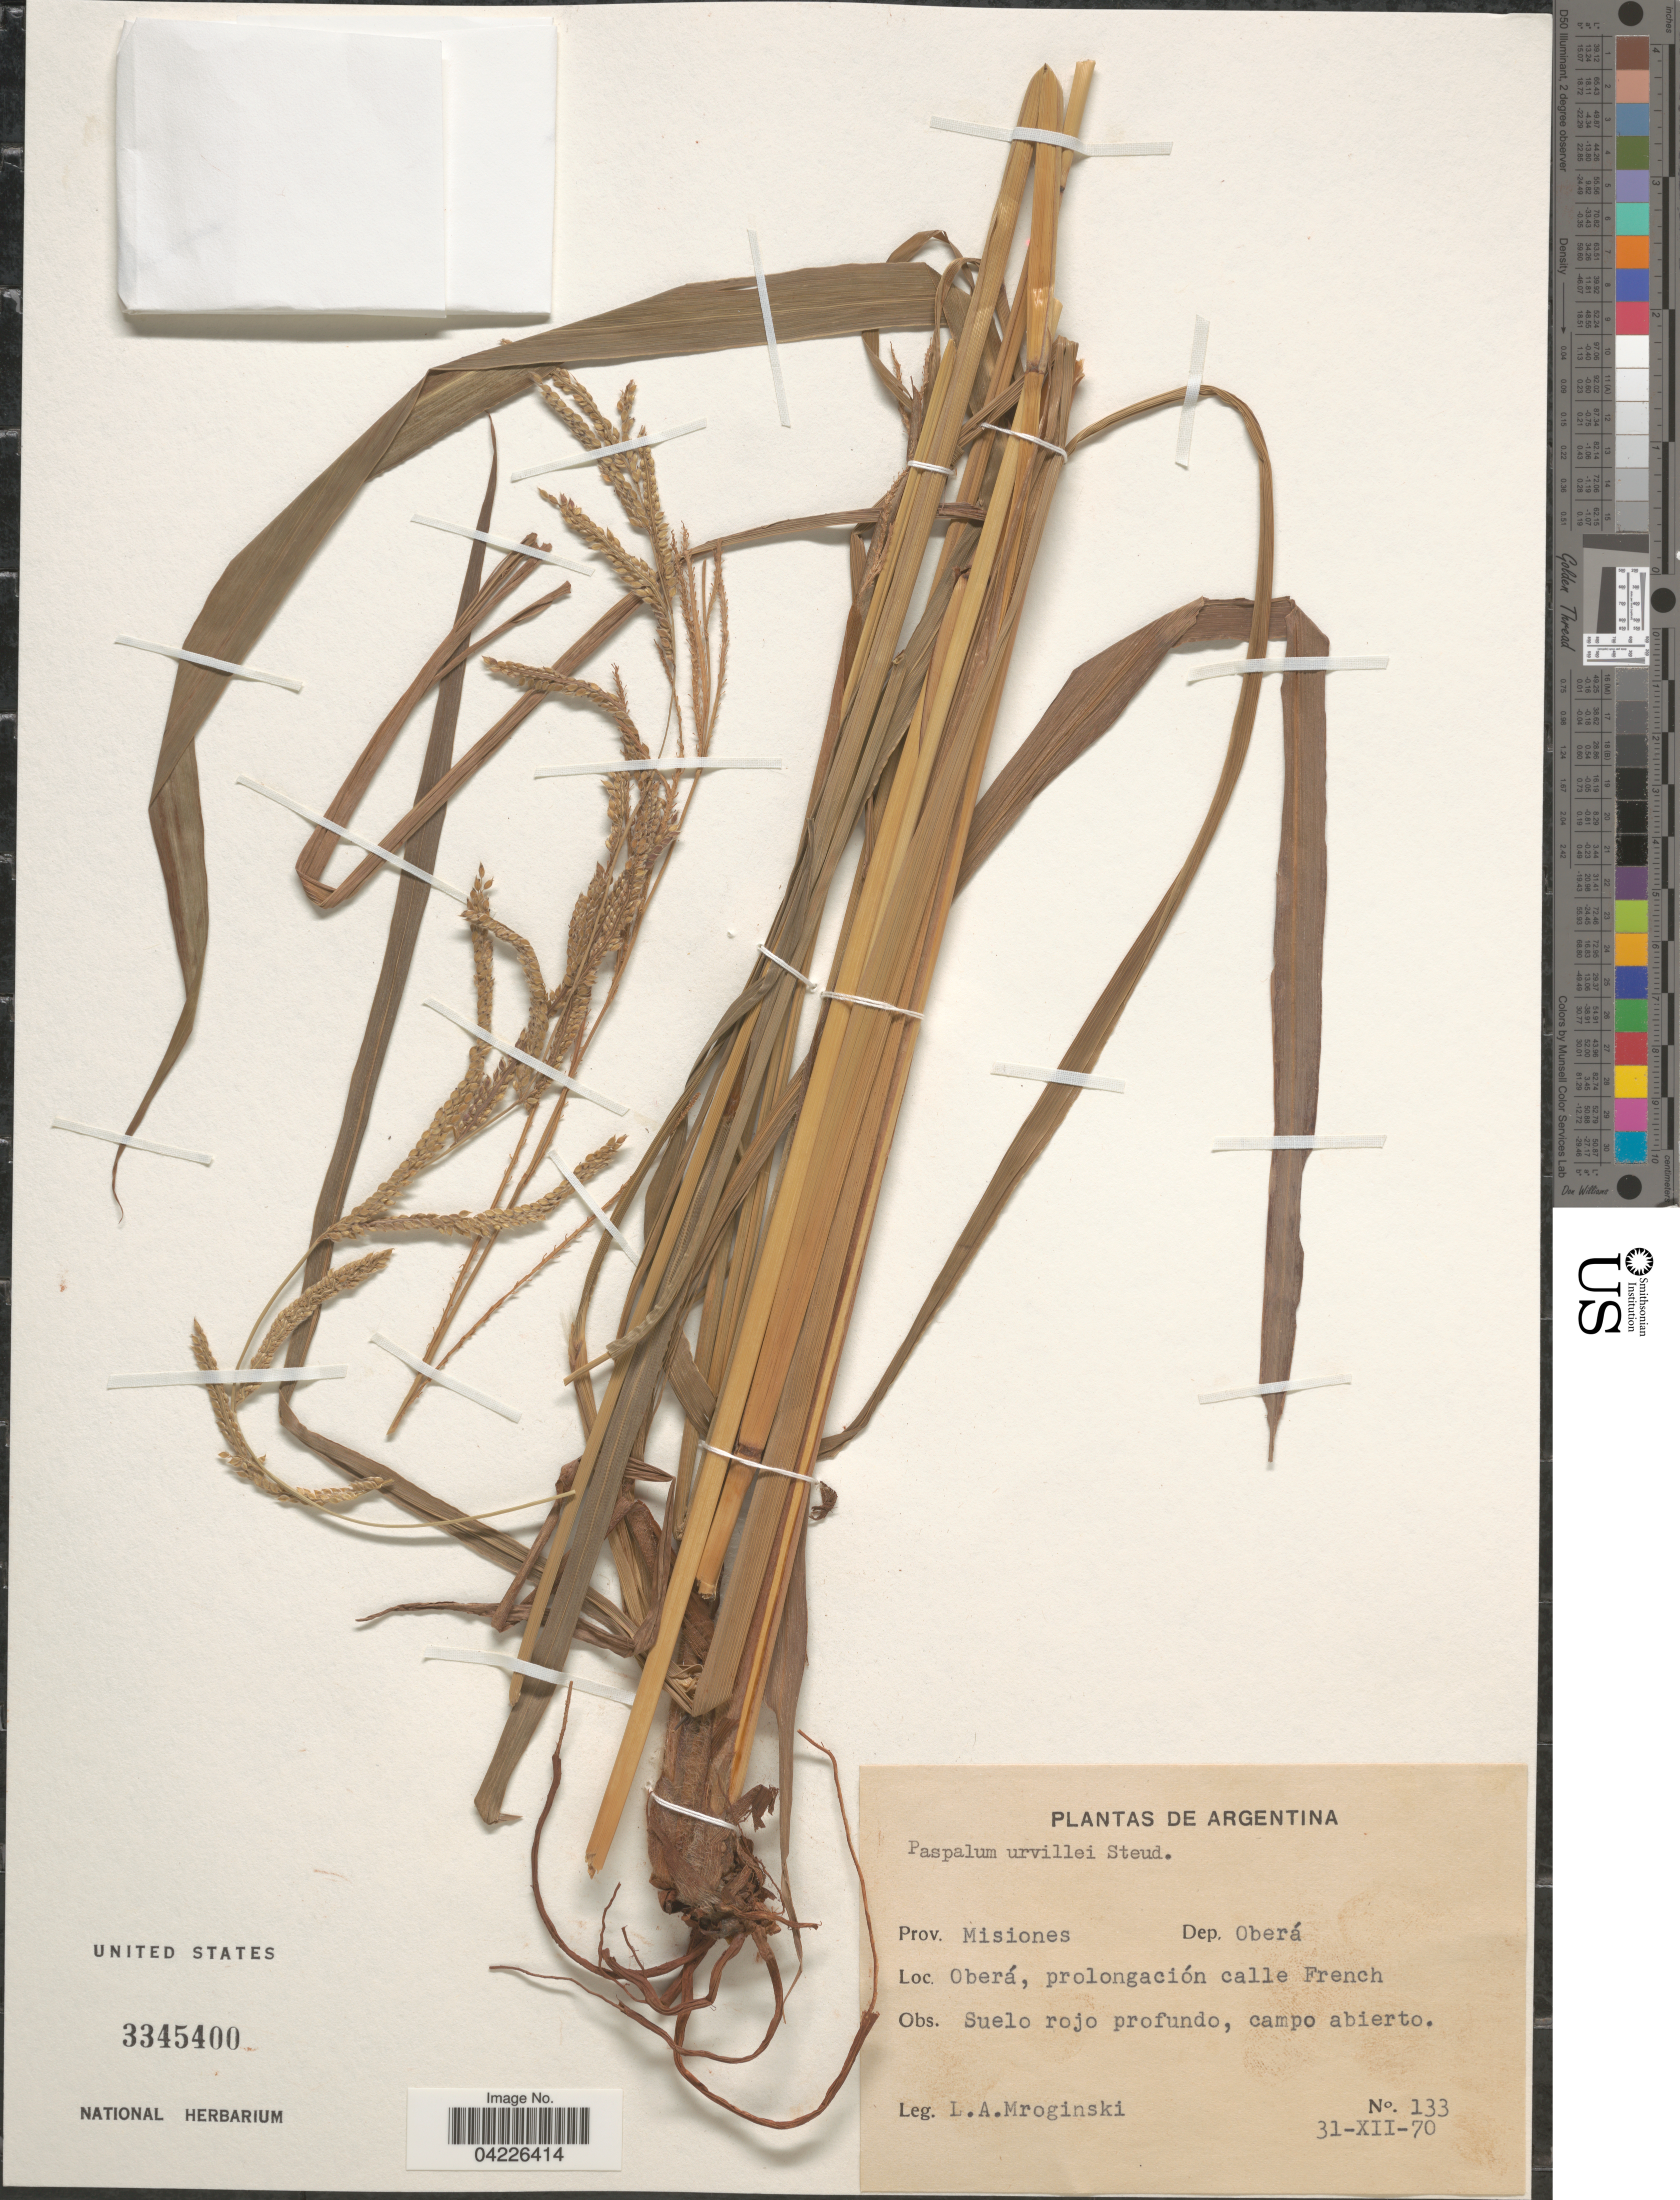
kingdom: Plantae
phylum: Tracheophyta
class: Liliopsida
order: Poales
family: Poaceae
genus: Paspalum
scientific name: Paspalum urvillei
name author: Steud.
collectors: L. Mroginski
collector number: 133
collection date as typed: Transcribed d/m/y: 31/12/70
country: Argentina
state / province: Misiones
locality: Dep. Oberá. Oberá, prolongación calle French.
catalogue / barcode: US 3345400